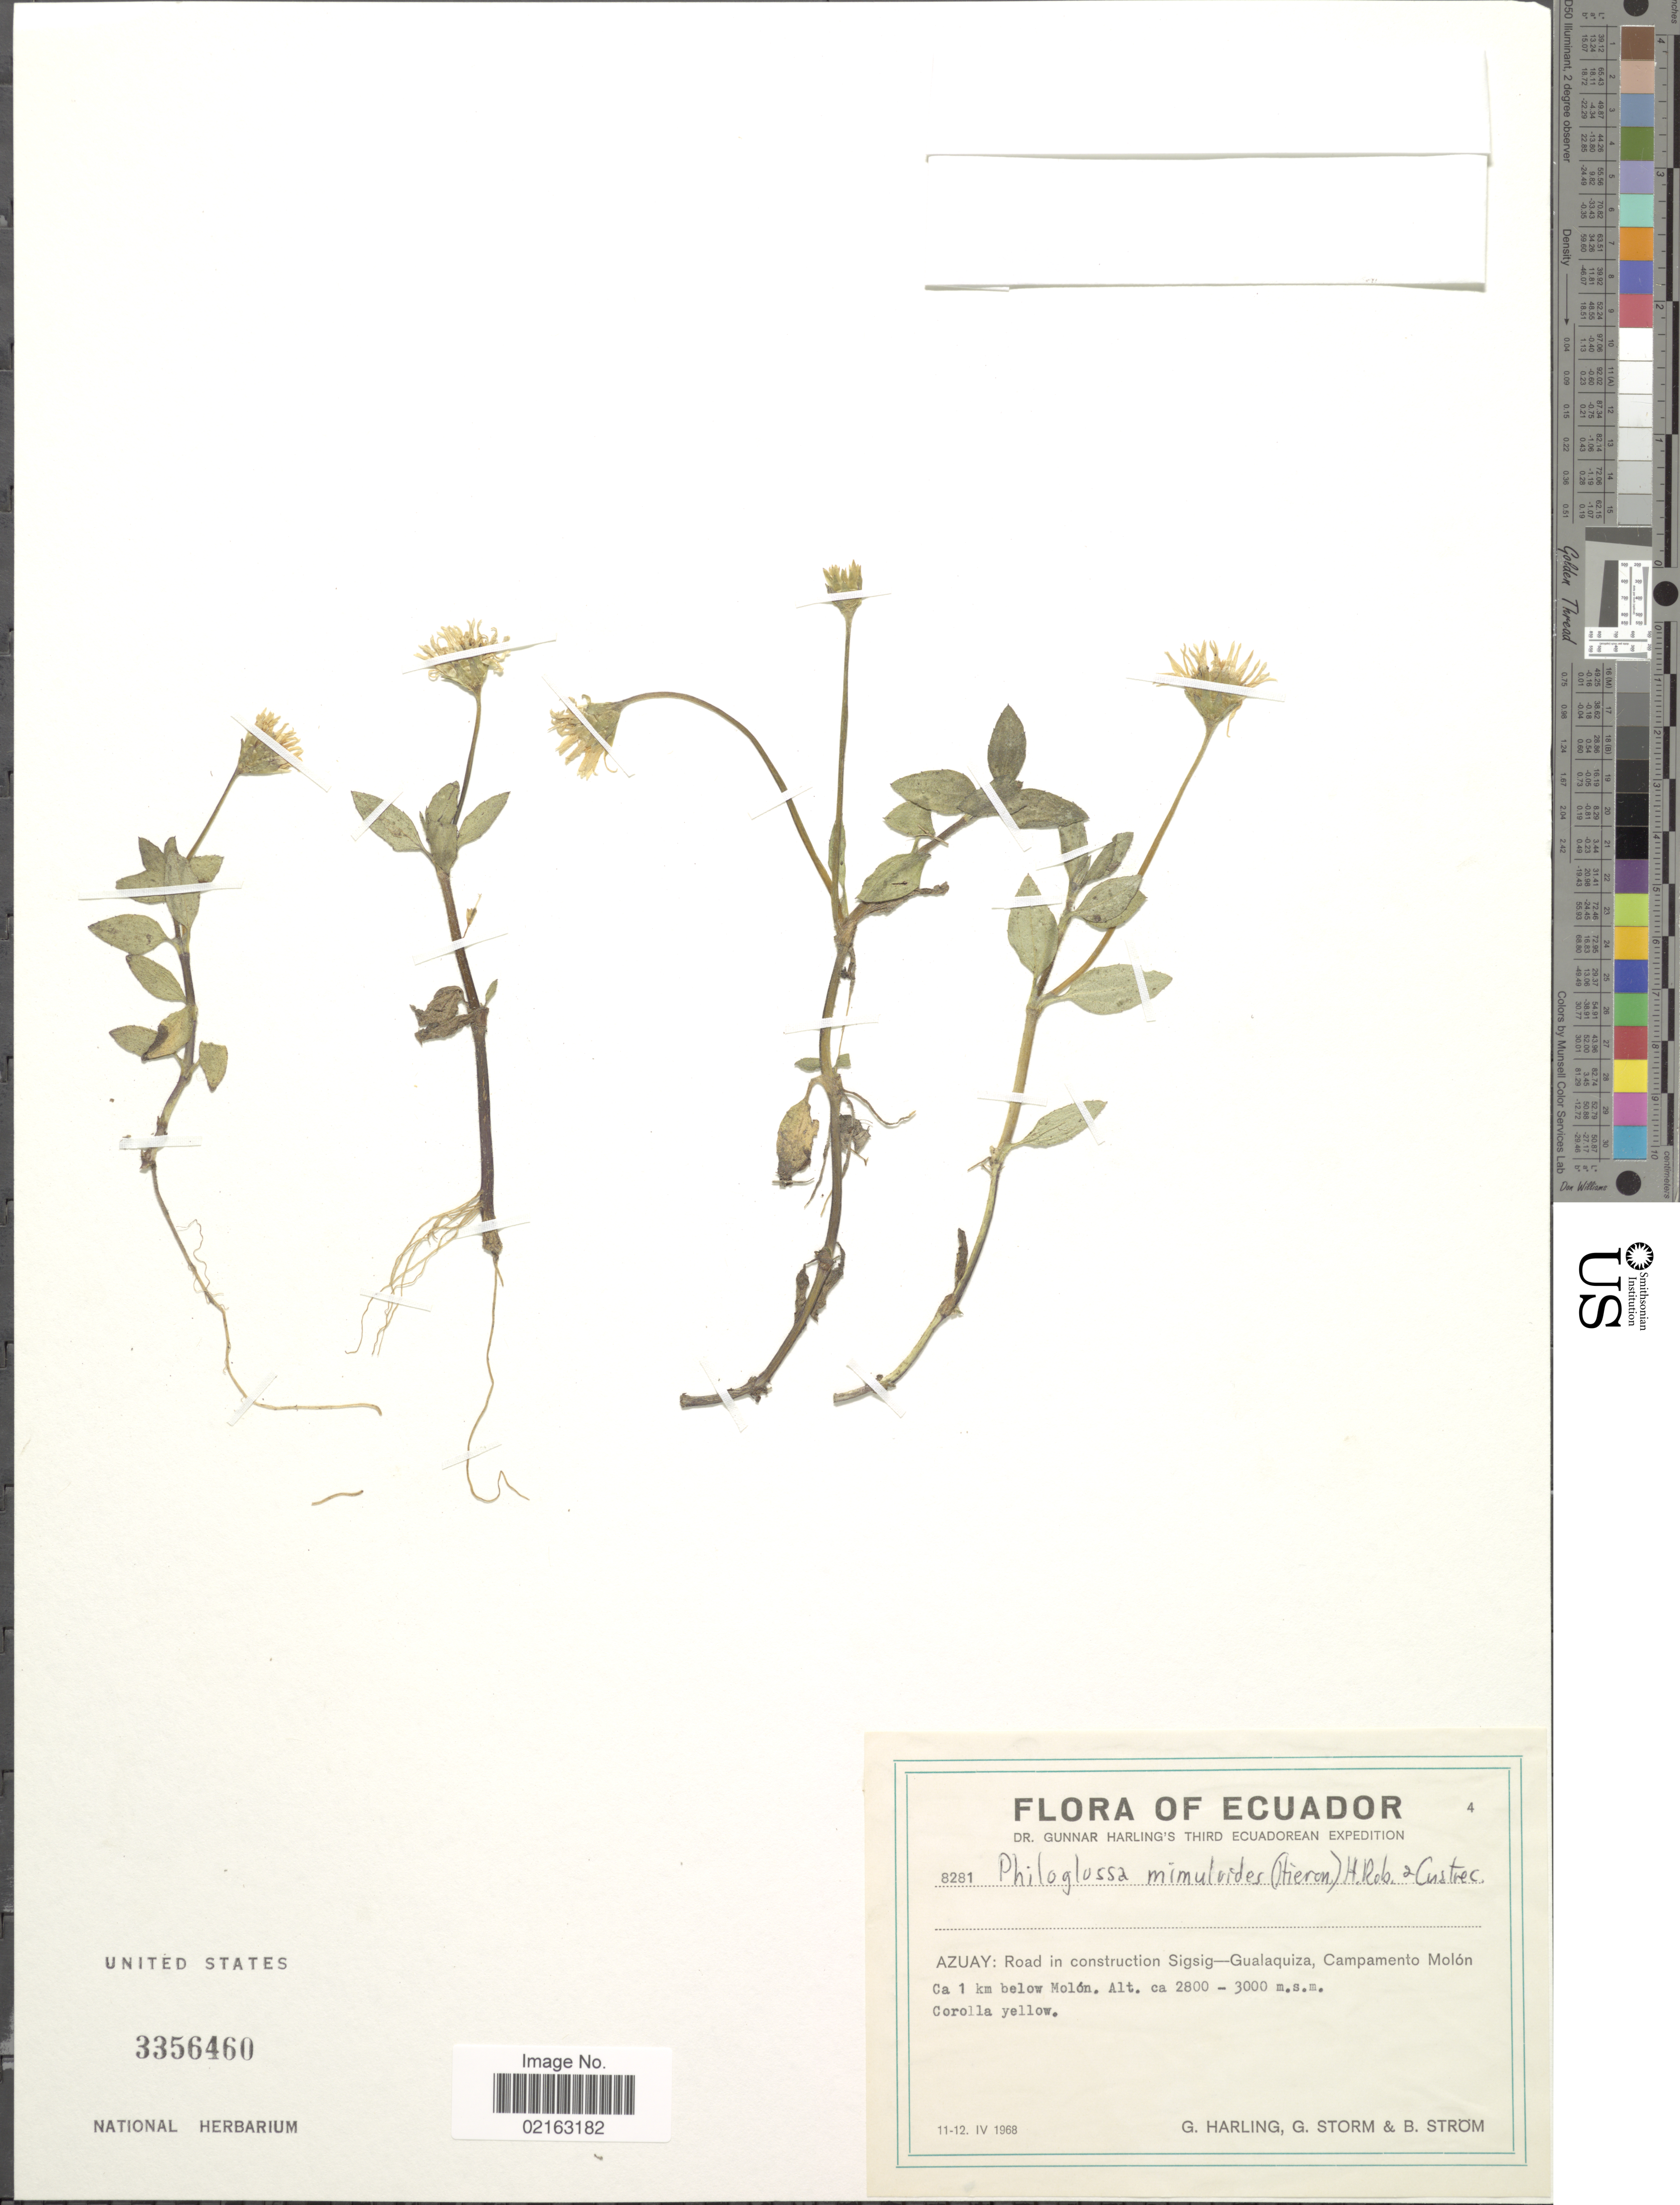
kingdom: Plantae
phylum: Tracheophyta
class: Magnoliopsida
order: Asterales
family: Asteraceae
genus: Philoglossa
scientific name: Philoglossa mimuloides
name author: (Hieron.) H. Rob. & Brettell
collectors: G. Harling, G. Storm & B. Strom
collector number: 8281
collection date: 1968-04-11/1968-04-12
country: Ecuador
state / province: Azuay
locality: Azuay: Road in construction Sigsig-Gualaquiza, Campamento Molón. Ca 1 km below Molón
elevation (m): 2800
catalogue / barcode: US 3356460